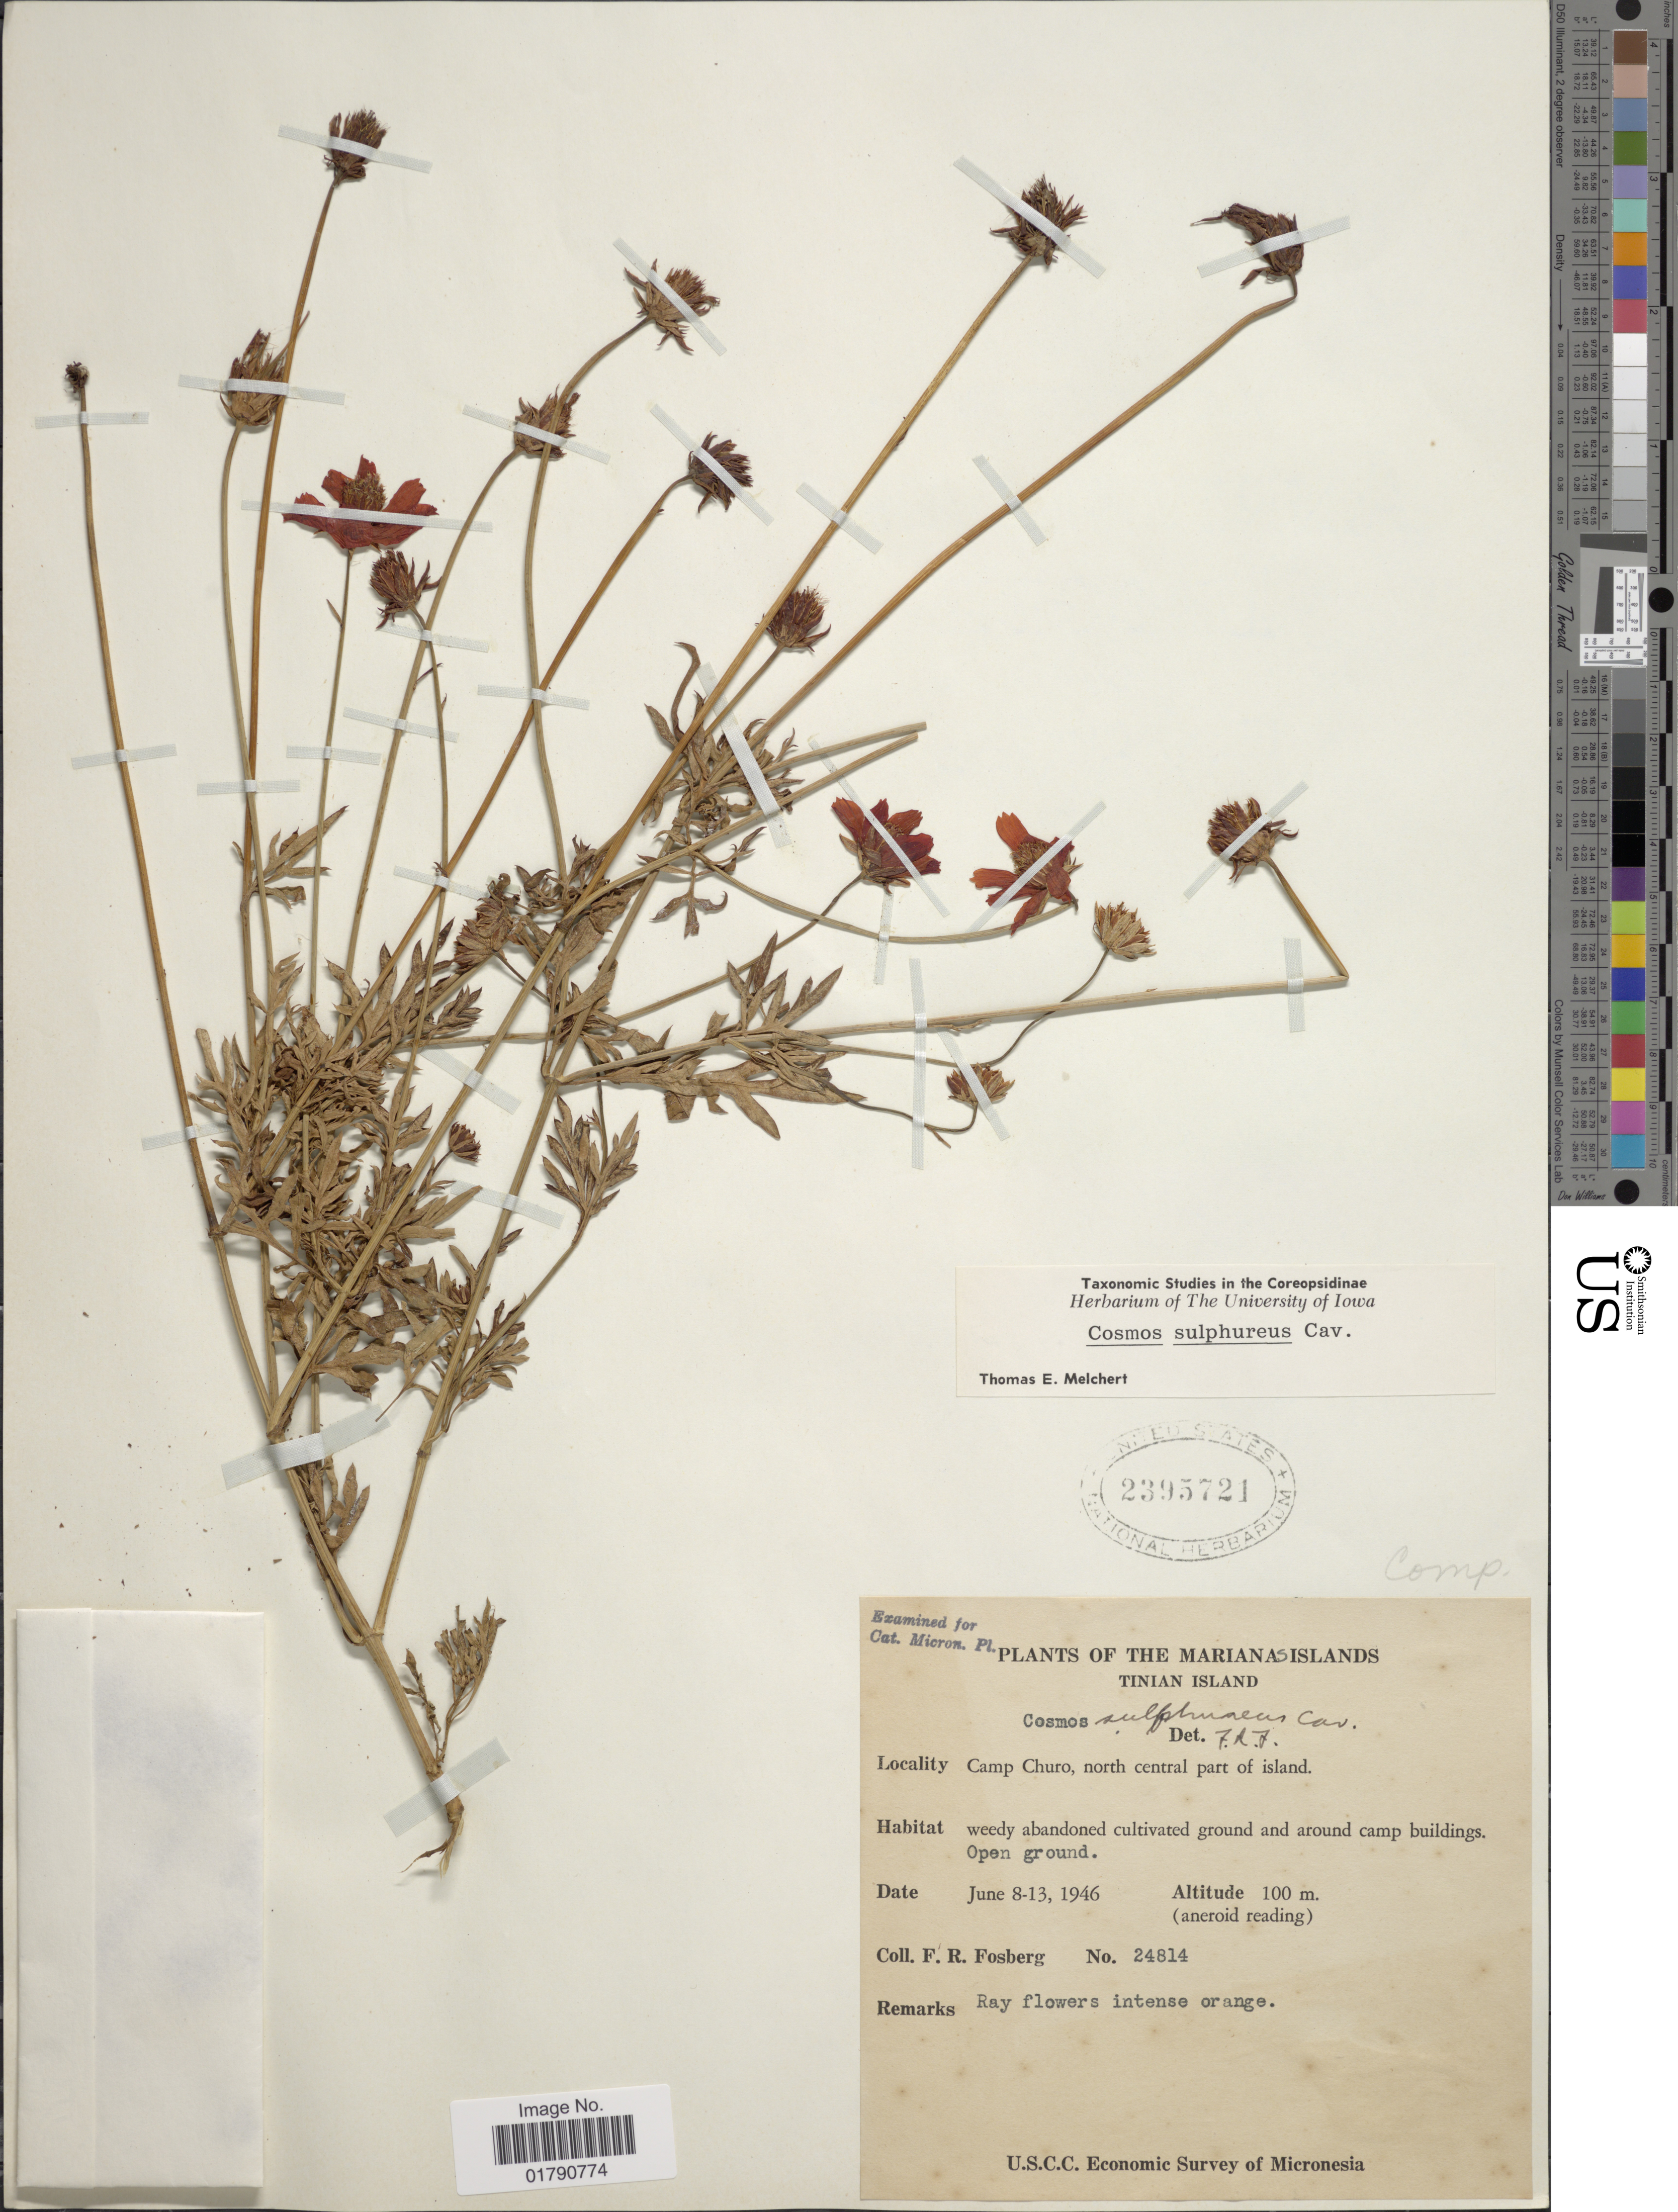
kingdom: Plantae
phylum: Tracheophyta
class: Magnoliopsida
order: Asterales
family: Asteraceae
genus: Cosmos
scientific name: Cosmos sulphureus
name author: Cav.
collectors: F. R. Fosberg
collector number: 24814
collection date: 1946-06-08/1946-06-13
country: Northern Mariana Islands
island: Tinian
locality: Tinian Island, Camp Churo, north central part of island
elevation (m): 100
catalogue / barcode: US 2395721